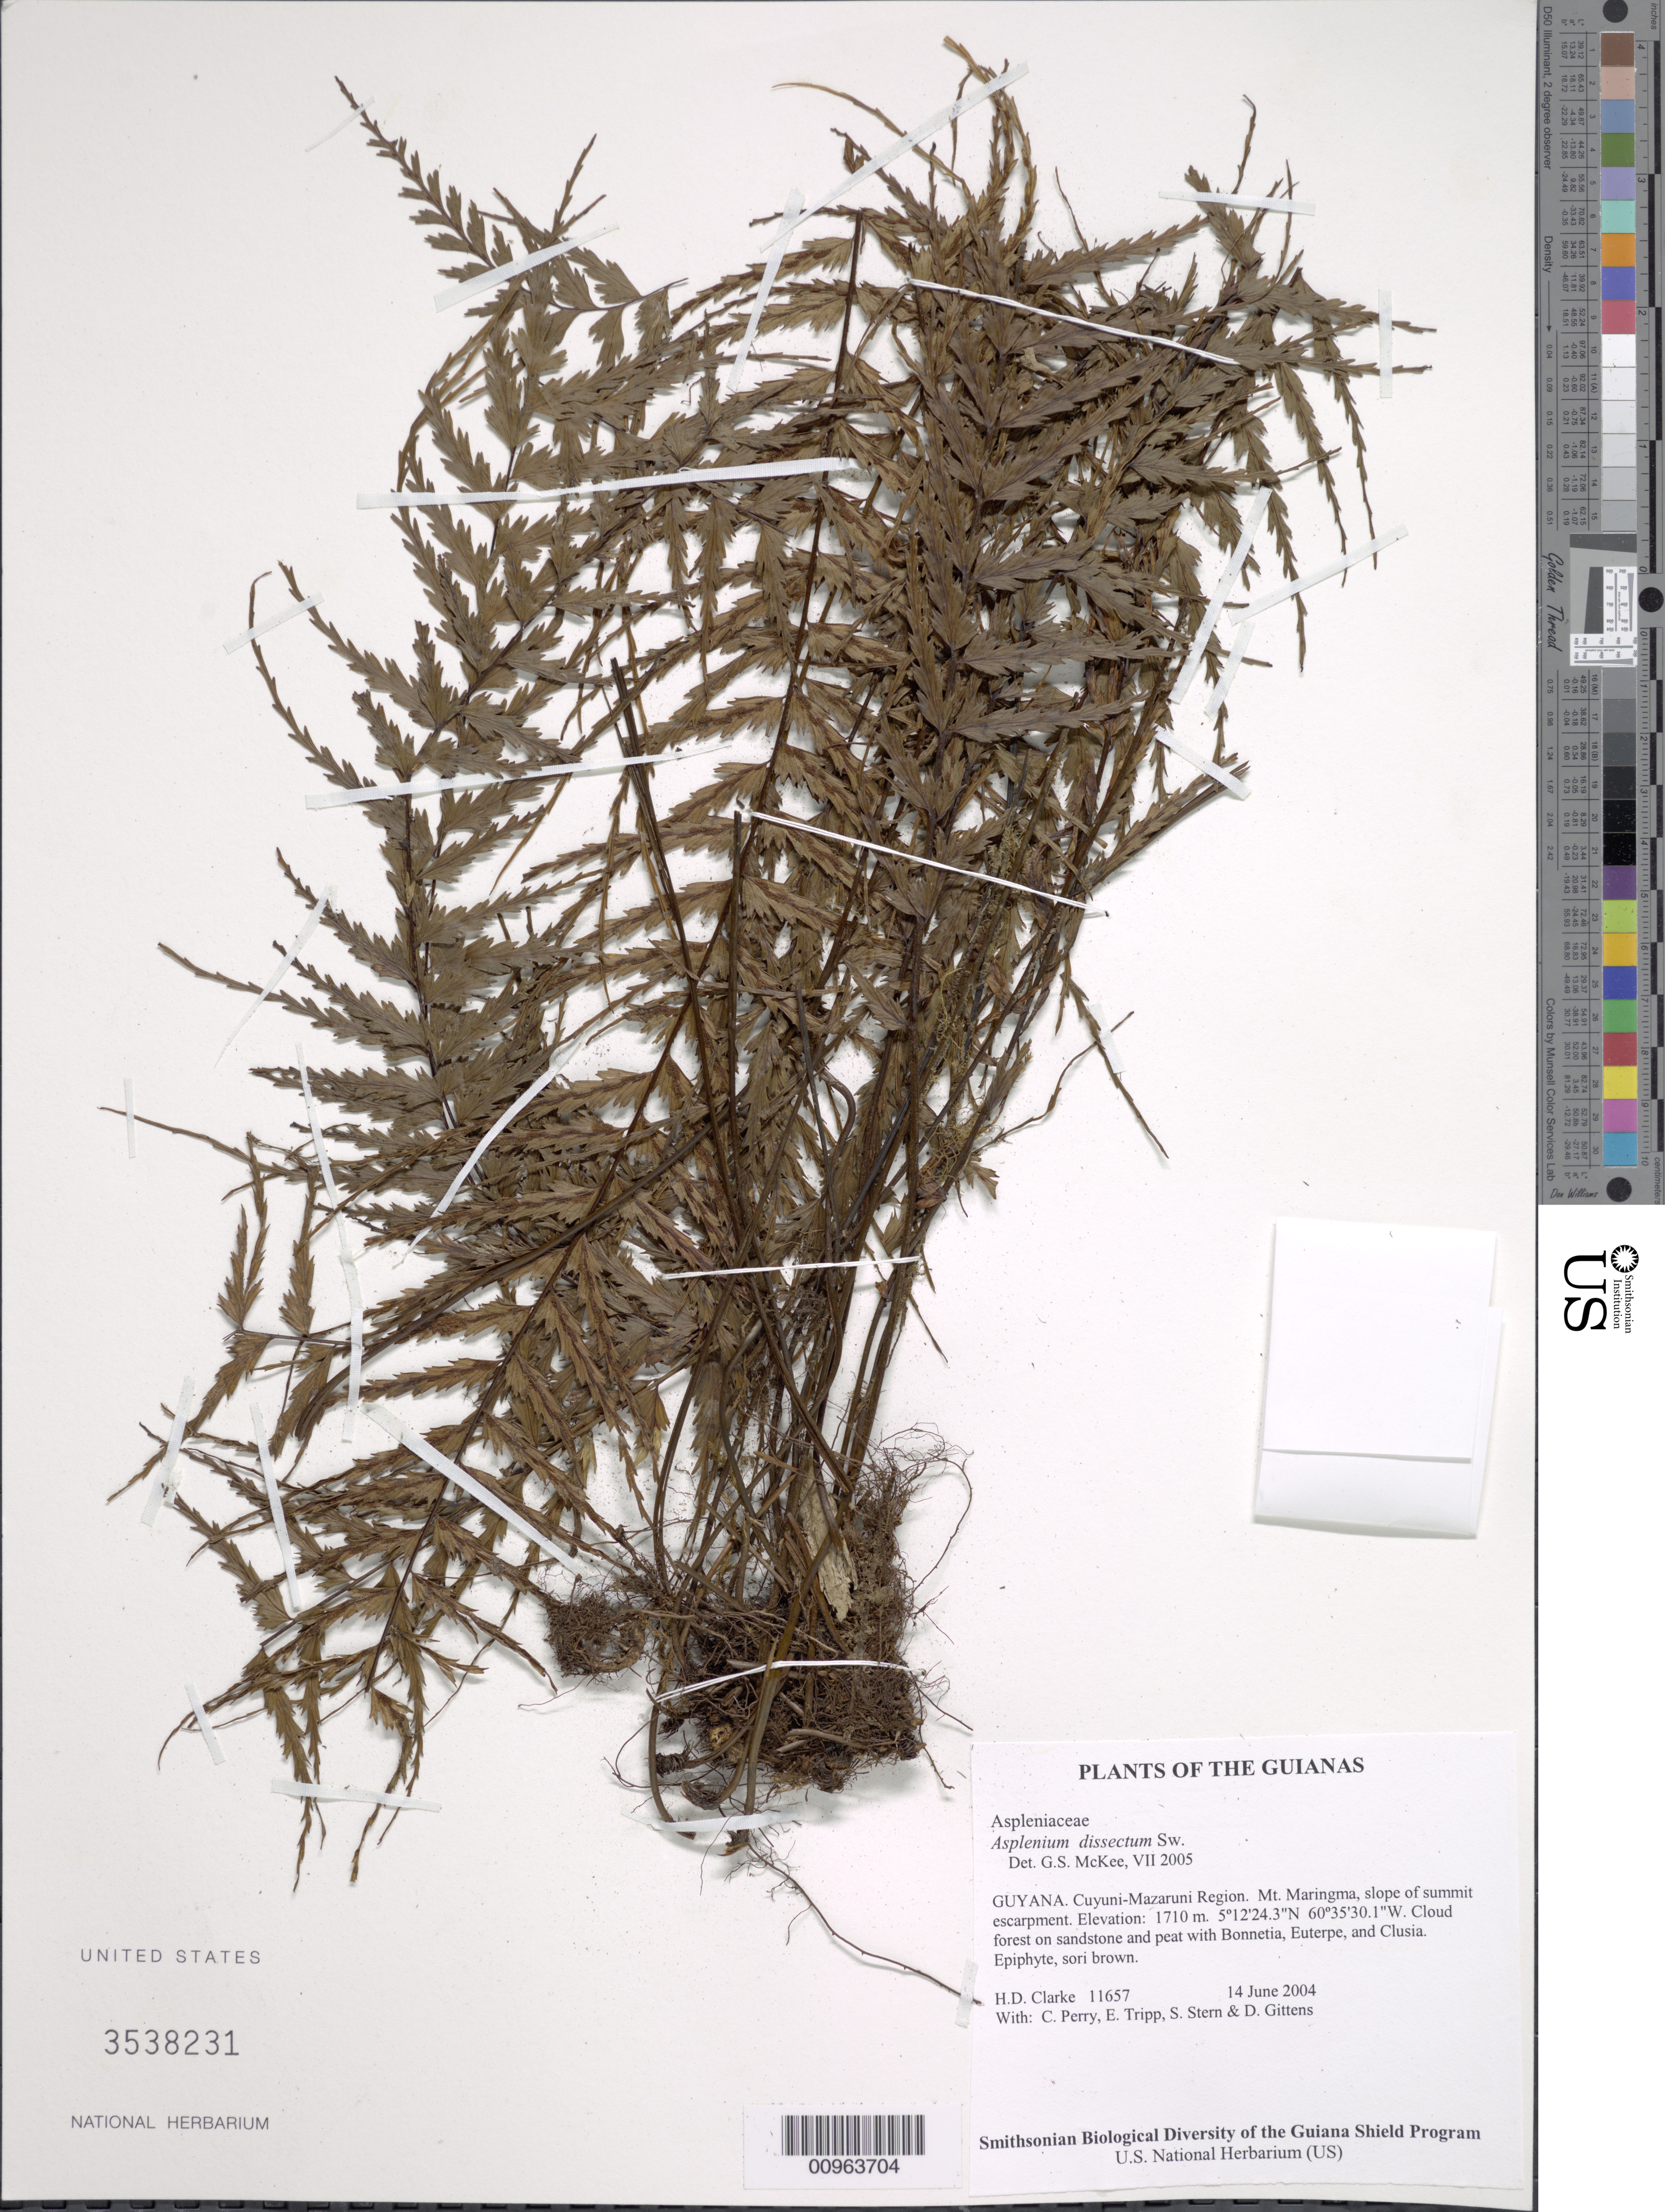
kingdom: Plantae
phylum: Tracheophyta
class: Polypodiopsida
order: Polypodiales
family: Aspleniaceae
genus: Asplenium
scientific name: Asplenium dissectum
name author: Brack. in Wilkes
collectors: H. D. Clarke, C. Perry, E. Tripp, S. R. Stern & D. Gittens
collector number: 11657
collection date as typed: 14 June 2004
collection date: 2004-06-14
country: Guyana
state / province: Cuyuni-Mazaruni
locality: Mt. Maringma, slope of summit escarpment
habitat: Cloud forest on sandstone and peat with Bonnetia, Euterpe, and Clusia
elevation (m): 1710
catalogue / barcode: US 3538231